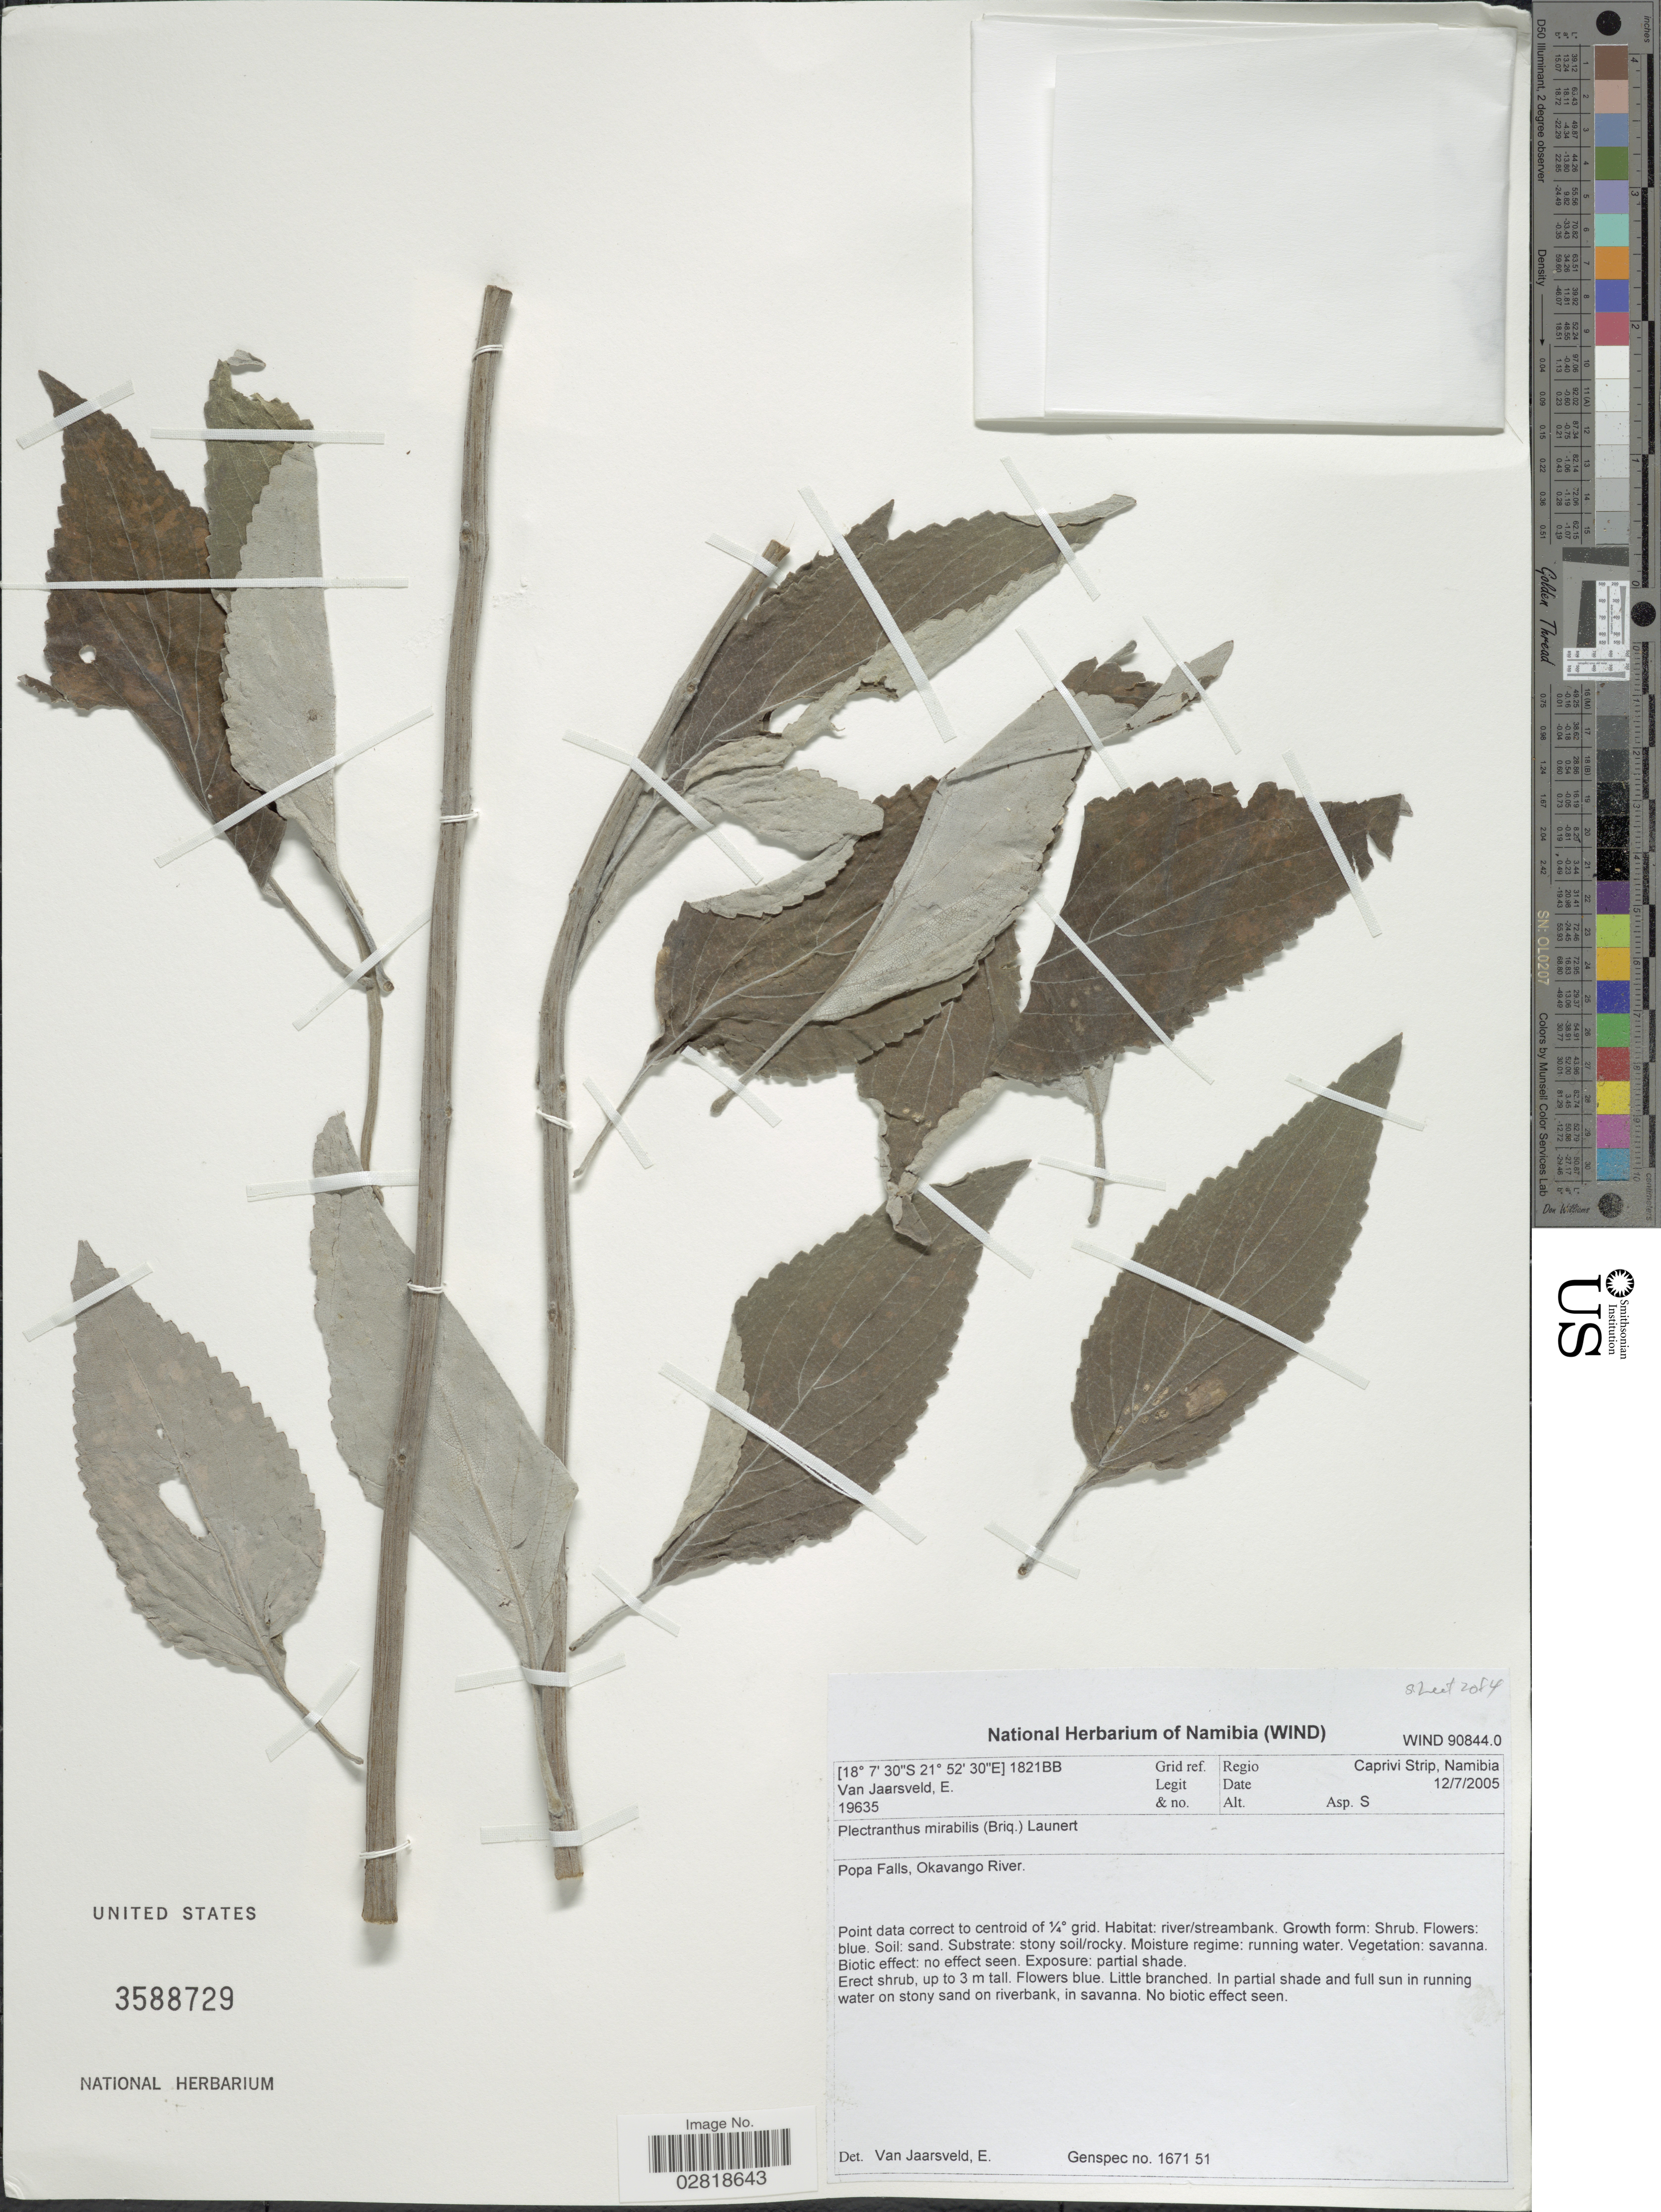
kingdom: Plantae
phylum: Tracheophyta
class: Magnoliopsida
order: Lamiales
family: Lamiaceae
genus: Plectranthus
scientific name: Plectranthus mirabilis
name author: (Briq.) Launert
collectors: E. van Jaarsveld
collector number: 19635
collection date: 2005-07-12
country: Namibia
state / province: Caprivi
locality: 1821BB Grid ref. Regio Caprivi Strip. Popa Falls, Okavango River.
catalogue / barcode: US 3588729